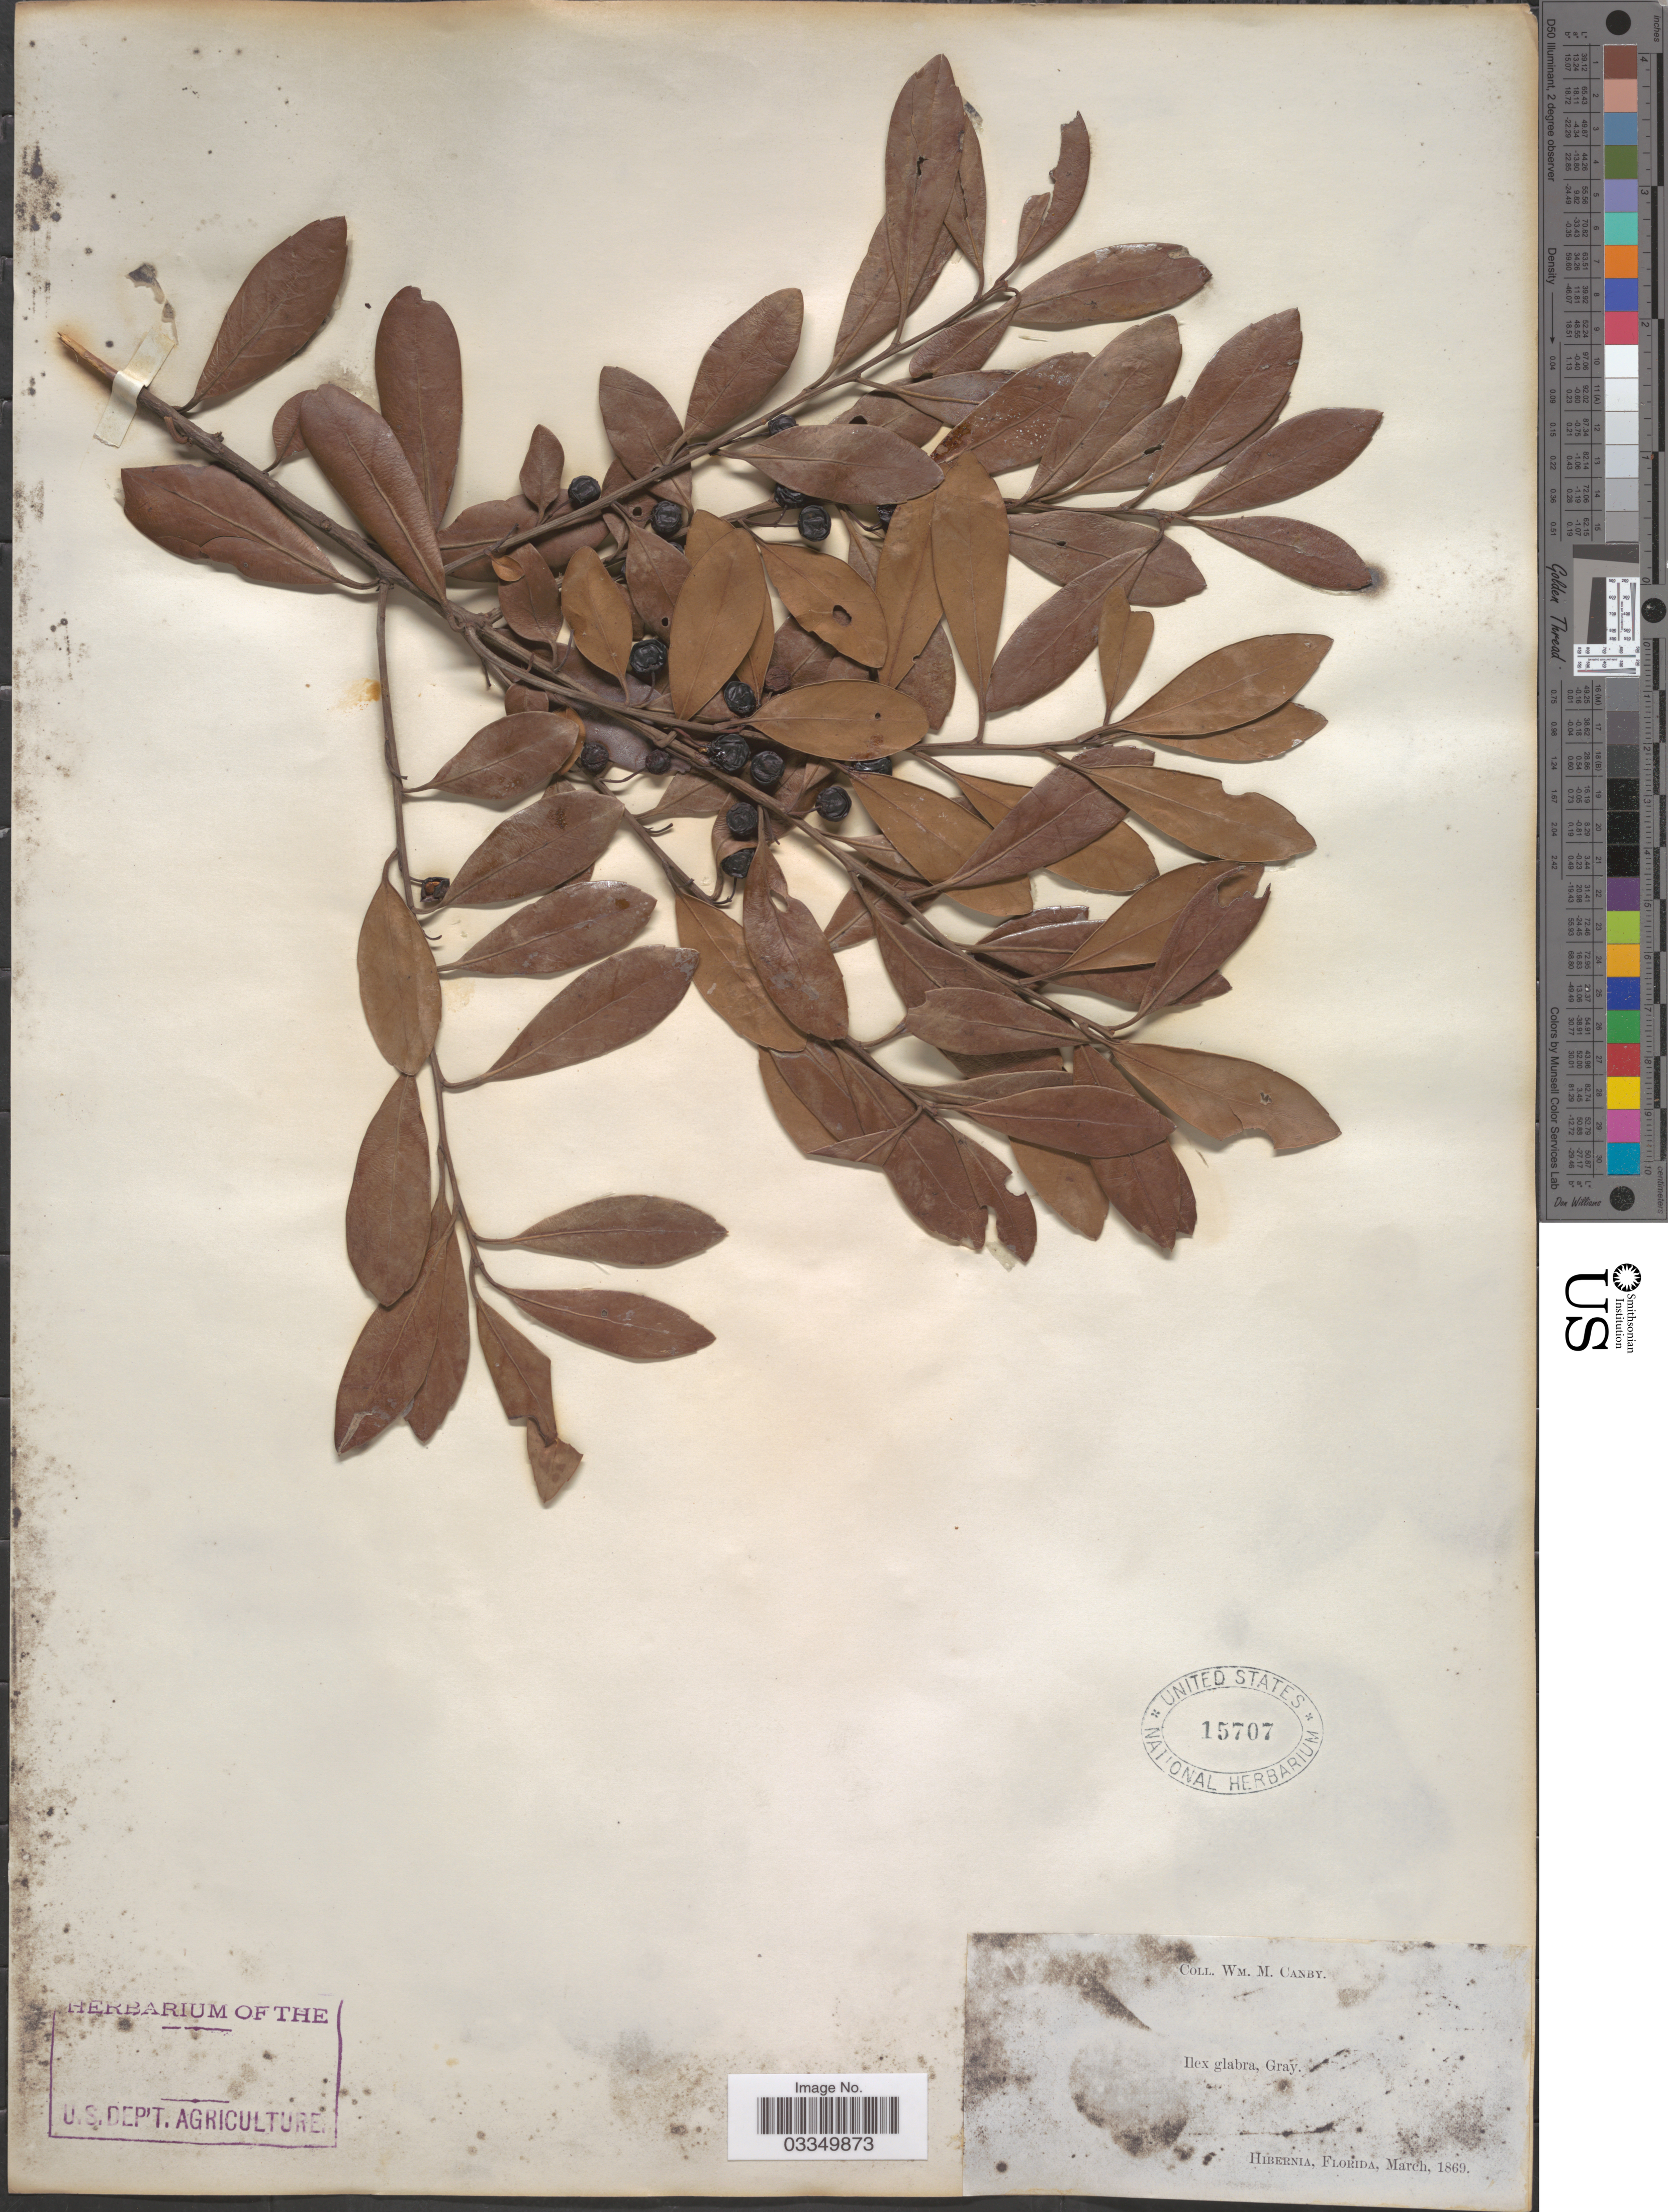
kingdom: Plantae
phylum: Tracheophyta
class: Magnoliopsida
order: Aquifoliales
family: Aquifoliaceae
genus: Ilex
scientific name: Ilex glabra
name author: (L.) A. Gray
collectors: W. M. Canby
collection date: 1869-03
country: United States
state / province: Florida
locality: Hibernia.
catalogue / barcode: US 15707